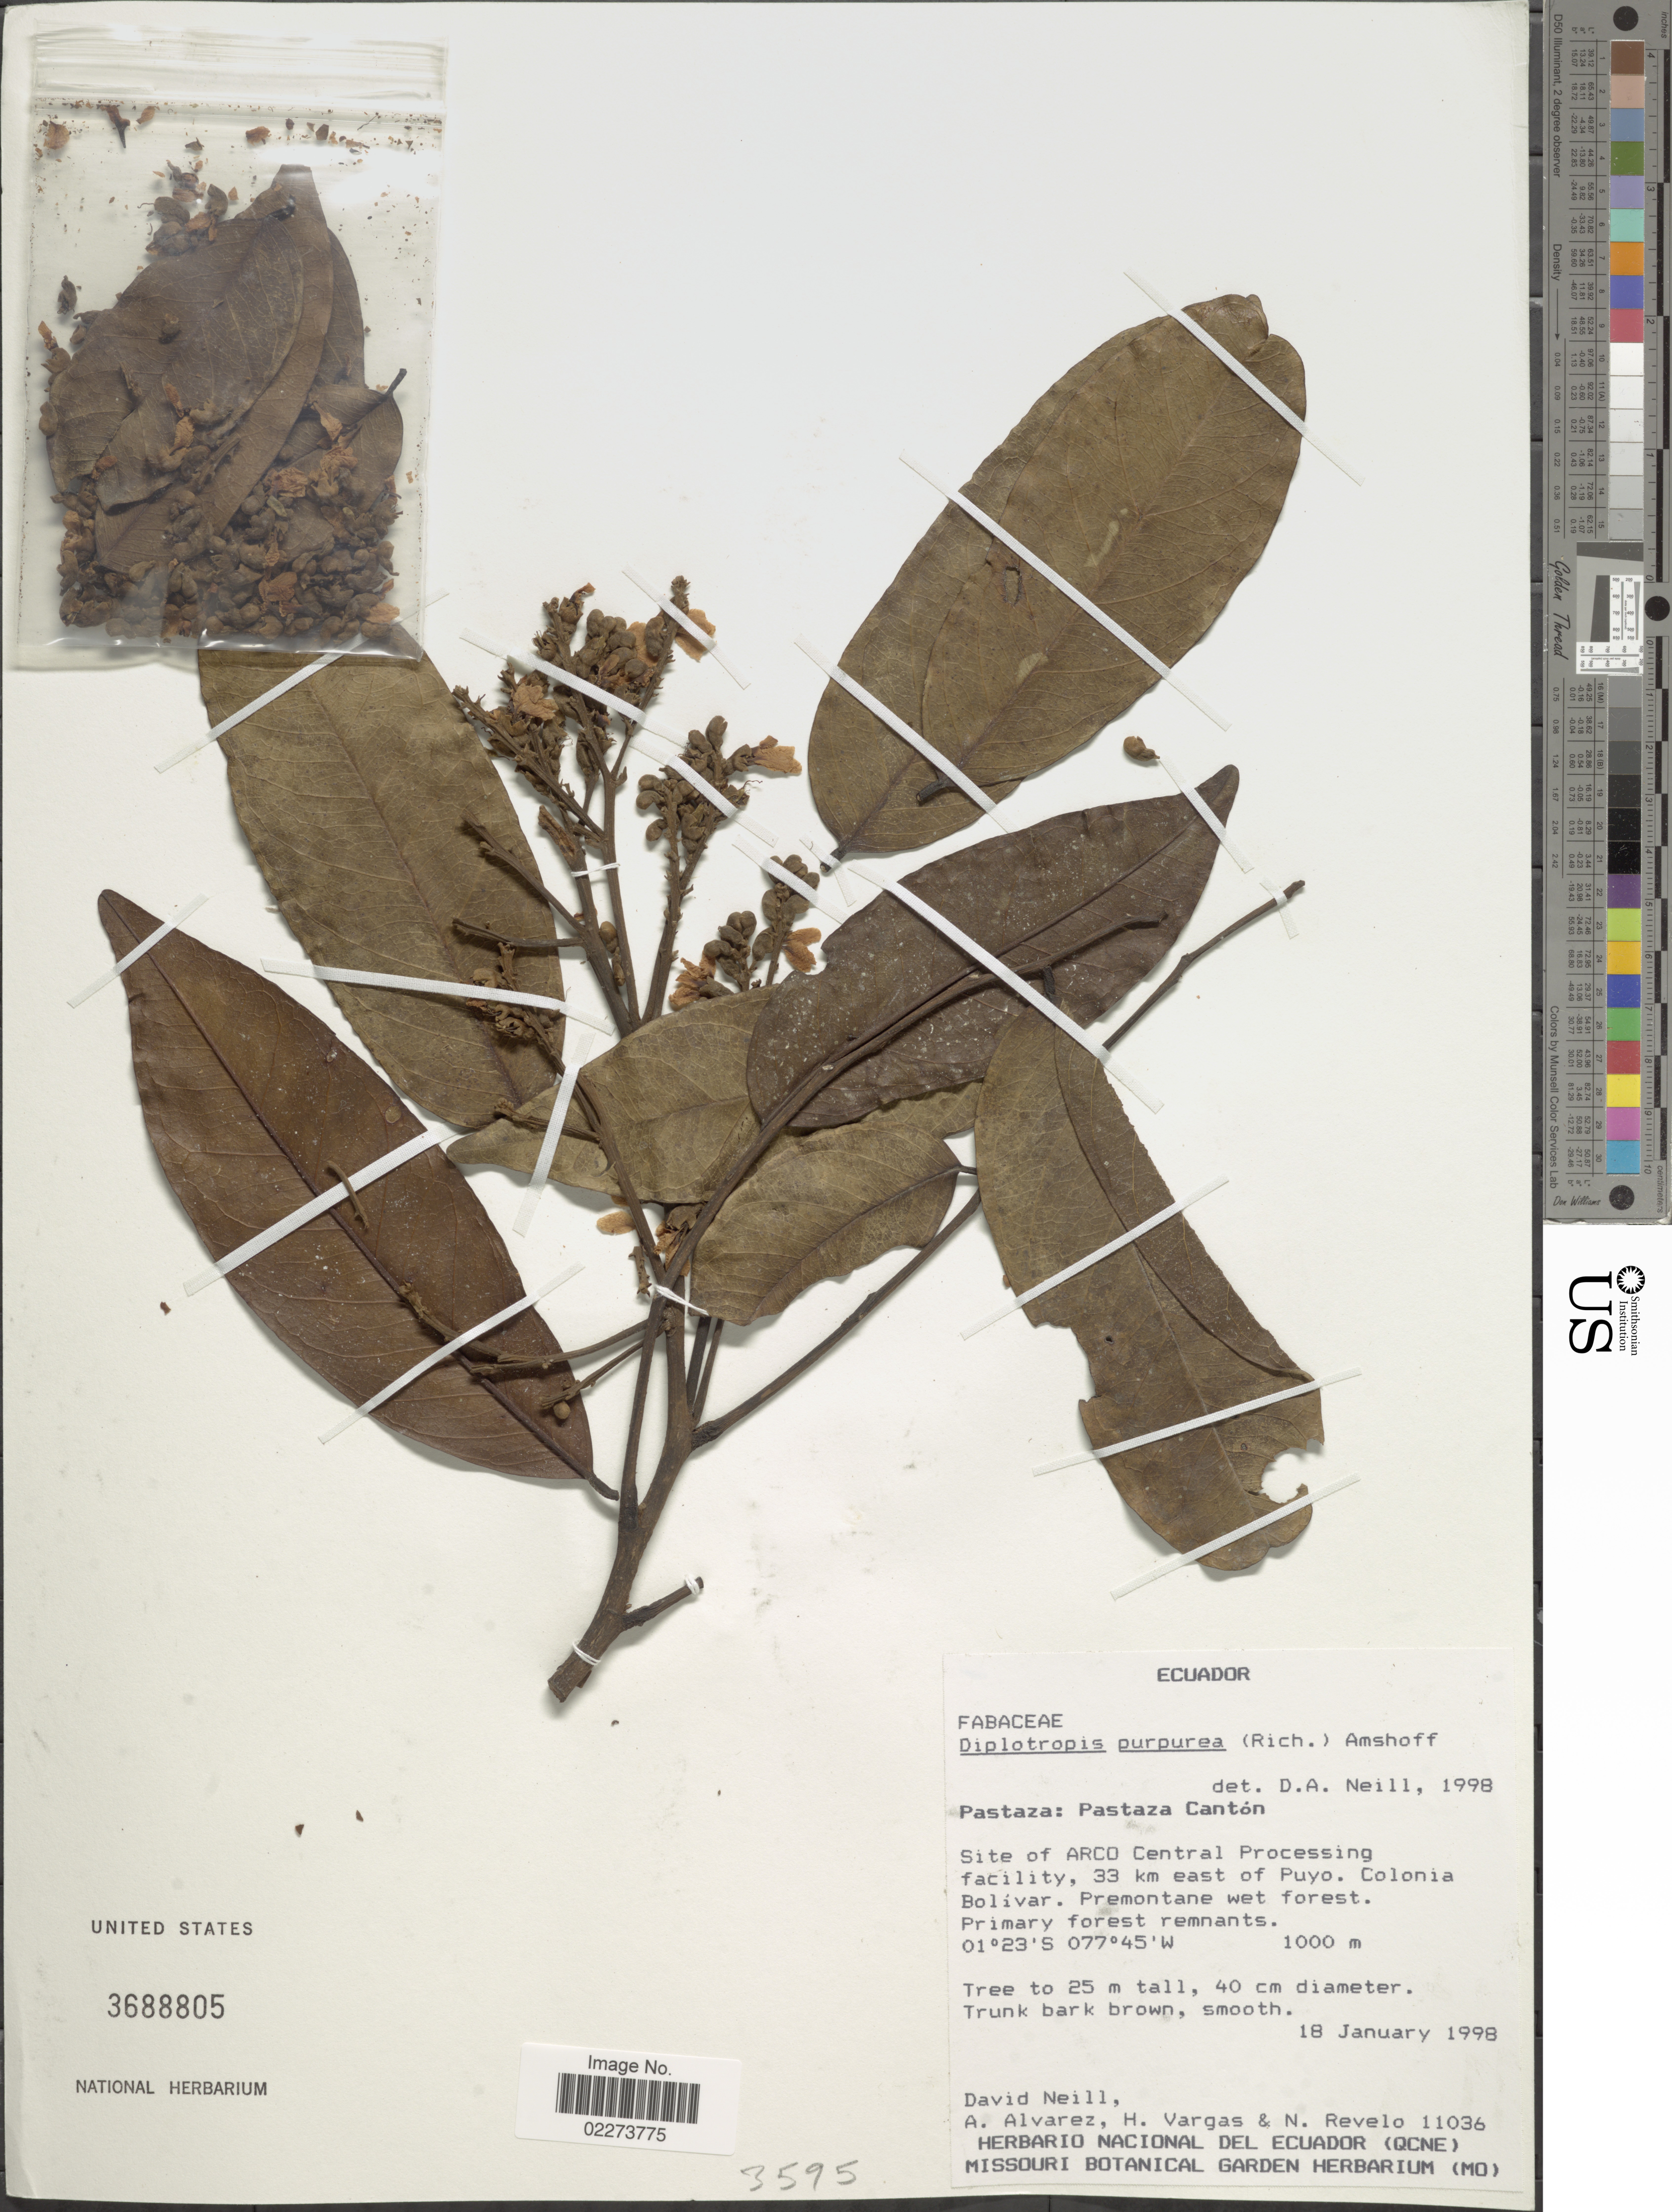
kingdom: Plantae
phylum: Tracheophyta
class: Magnoliopsida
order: Fabales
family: Fabaceae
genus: Diplotropis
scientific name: Diplotropis purpurea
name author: (Rich.) Amshoff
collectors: A. Alvarez, H. Vargas & N. Revelo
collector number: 11036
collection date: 1998-01-18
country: Ecuador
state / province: Pastaza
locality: Pastaza Canton: Site of ARCO Central Processing facility, 33 km east of Puyo, Colonia Bolivar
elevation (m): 1000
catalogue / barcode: US 3688805